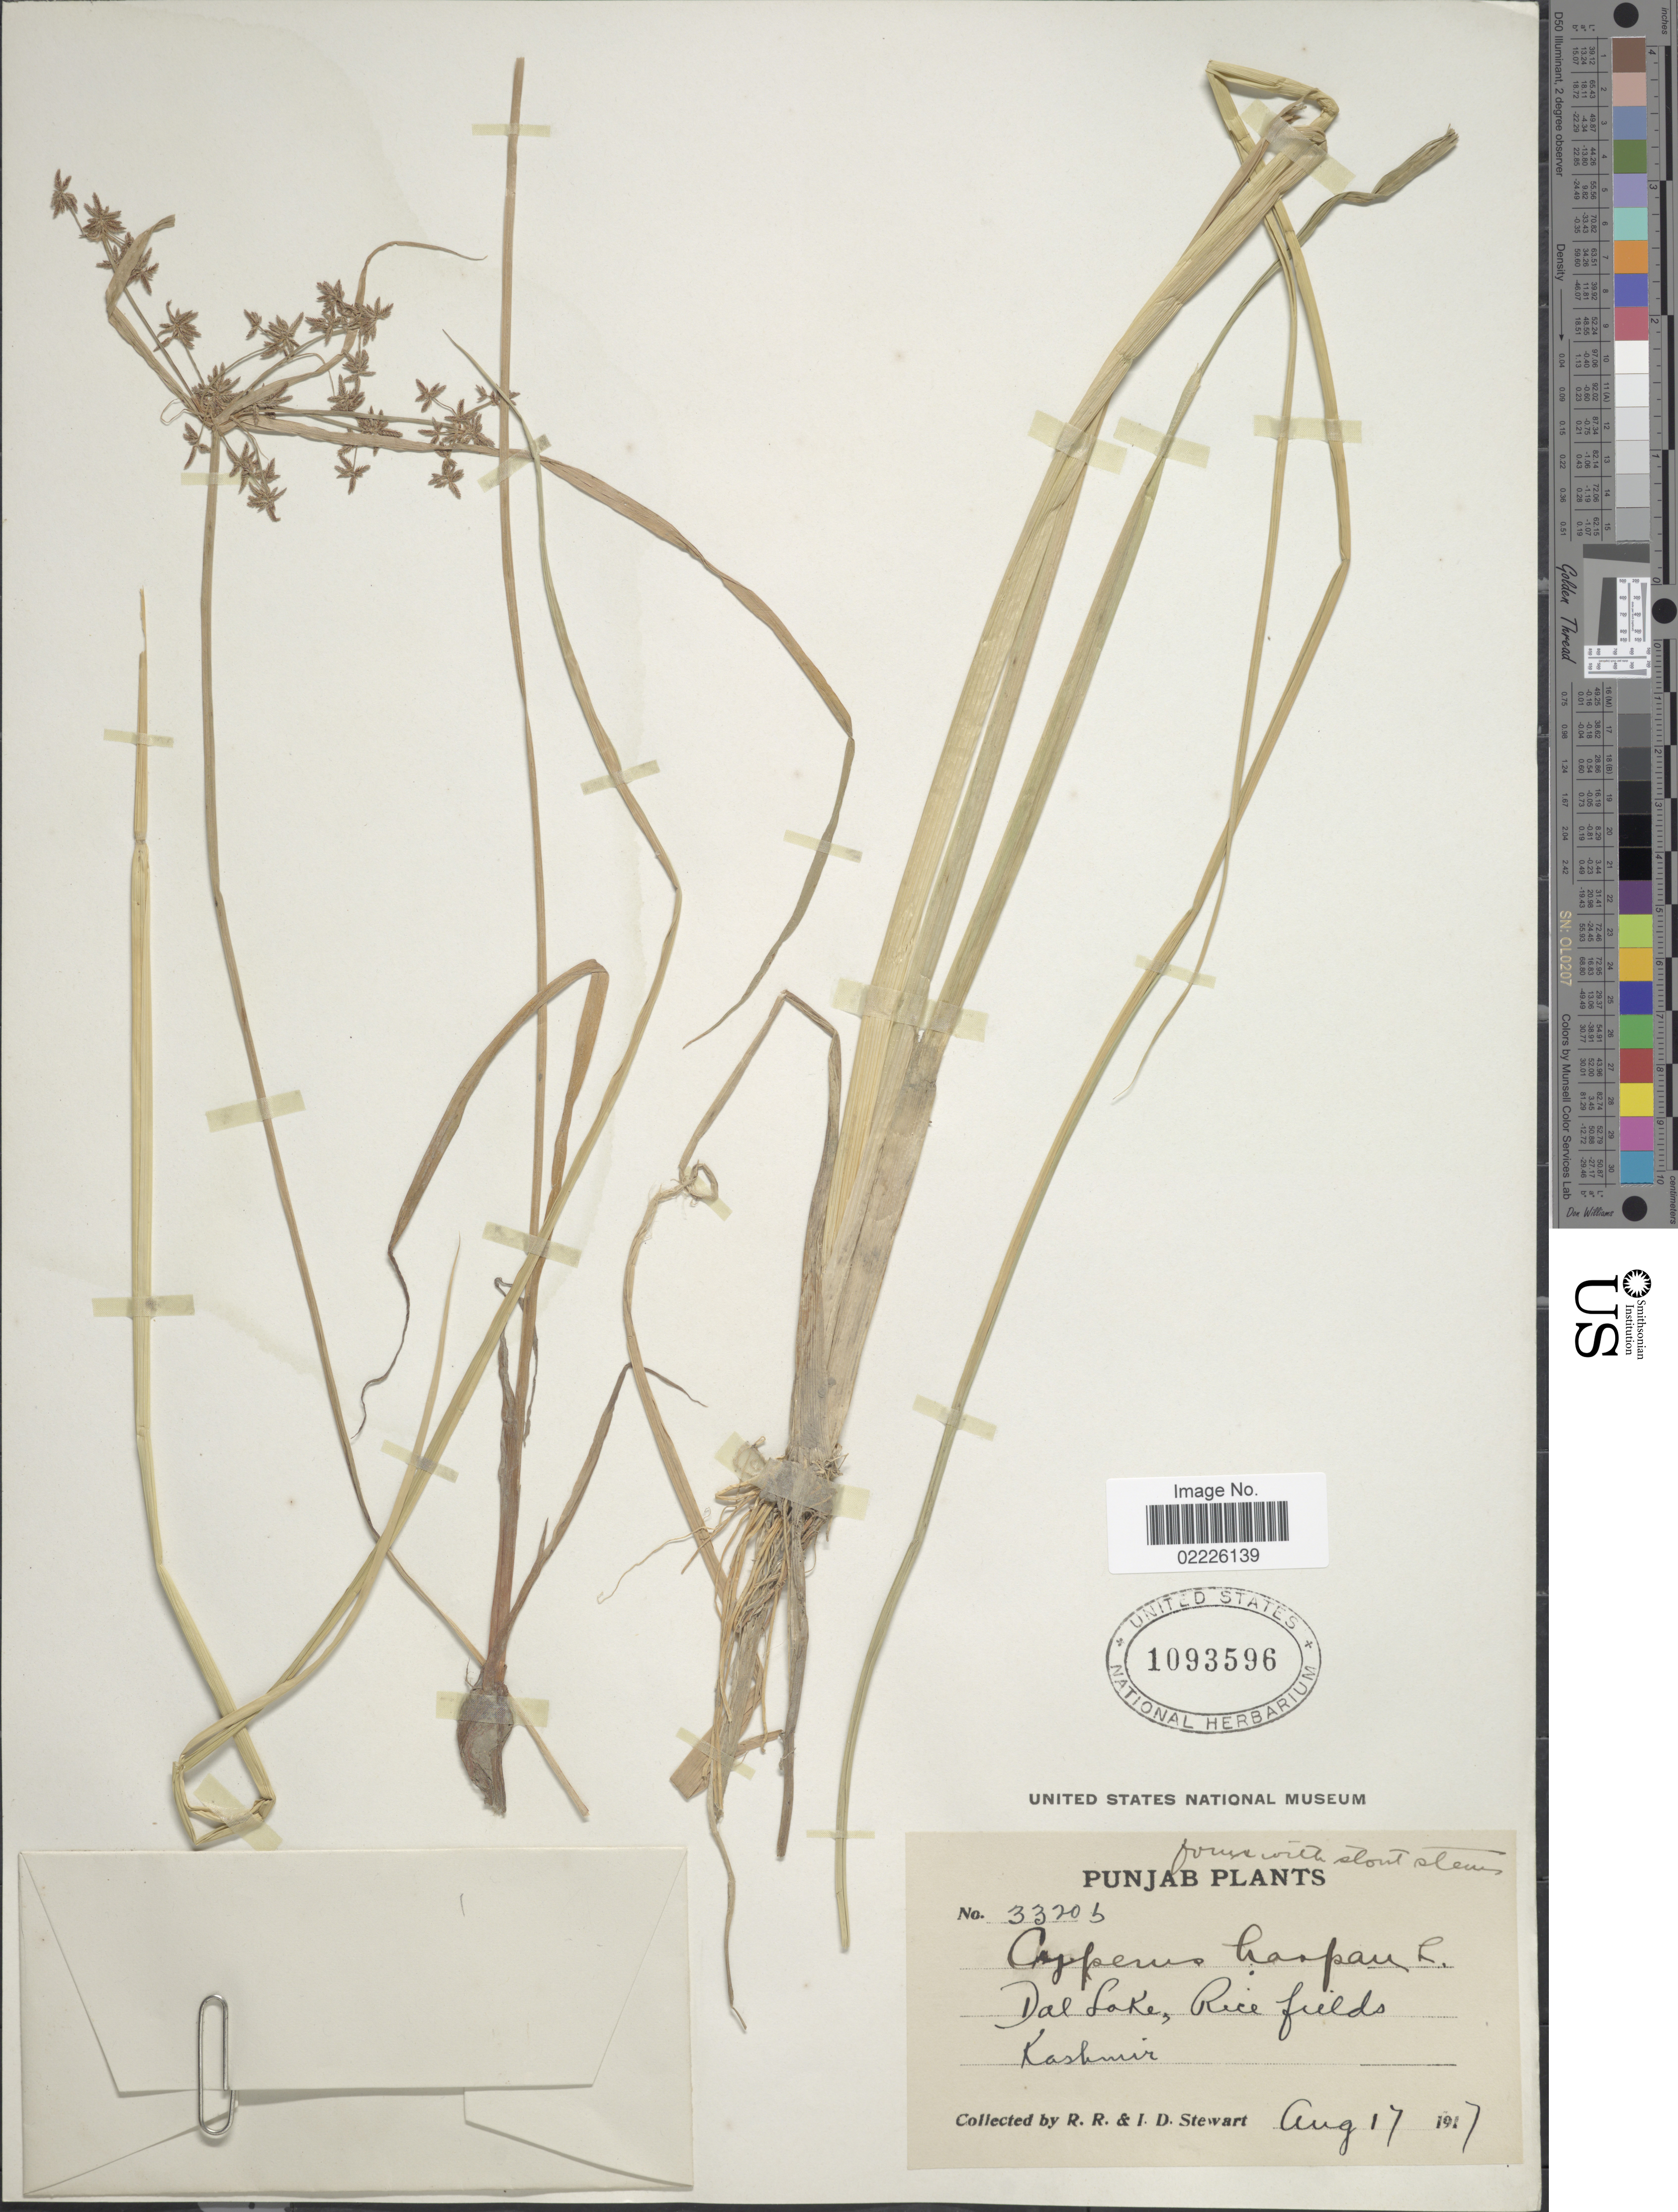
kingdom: Plantae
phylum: Tracheophyta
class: Liliopsida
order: Poales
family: Cyperaceae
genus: Cyperus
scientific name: Cyperus haspan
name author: L.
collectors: R. R. Stewart & I. Stewart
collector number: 3320b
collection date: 1917-08-17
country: India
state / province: Jammu and Kashmir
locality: Dal Lake, Rice fields, Kashmir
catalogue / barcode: US 1093596